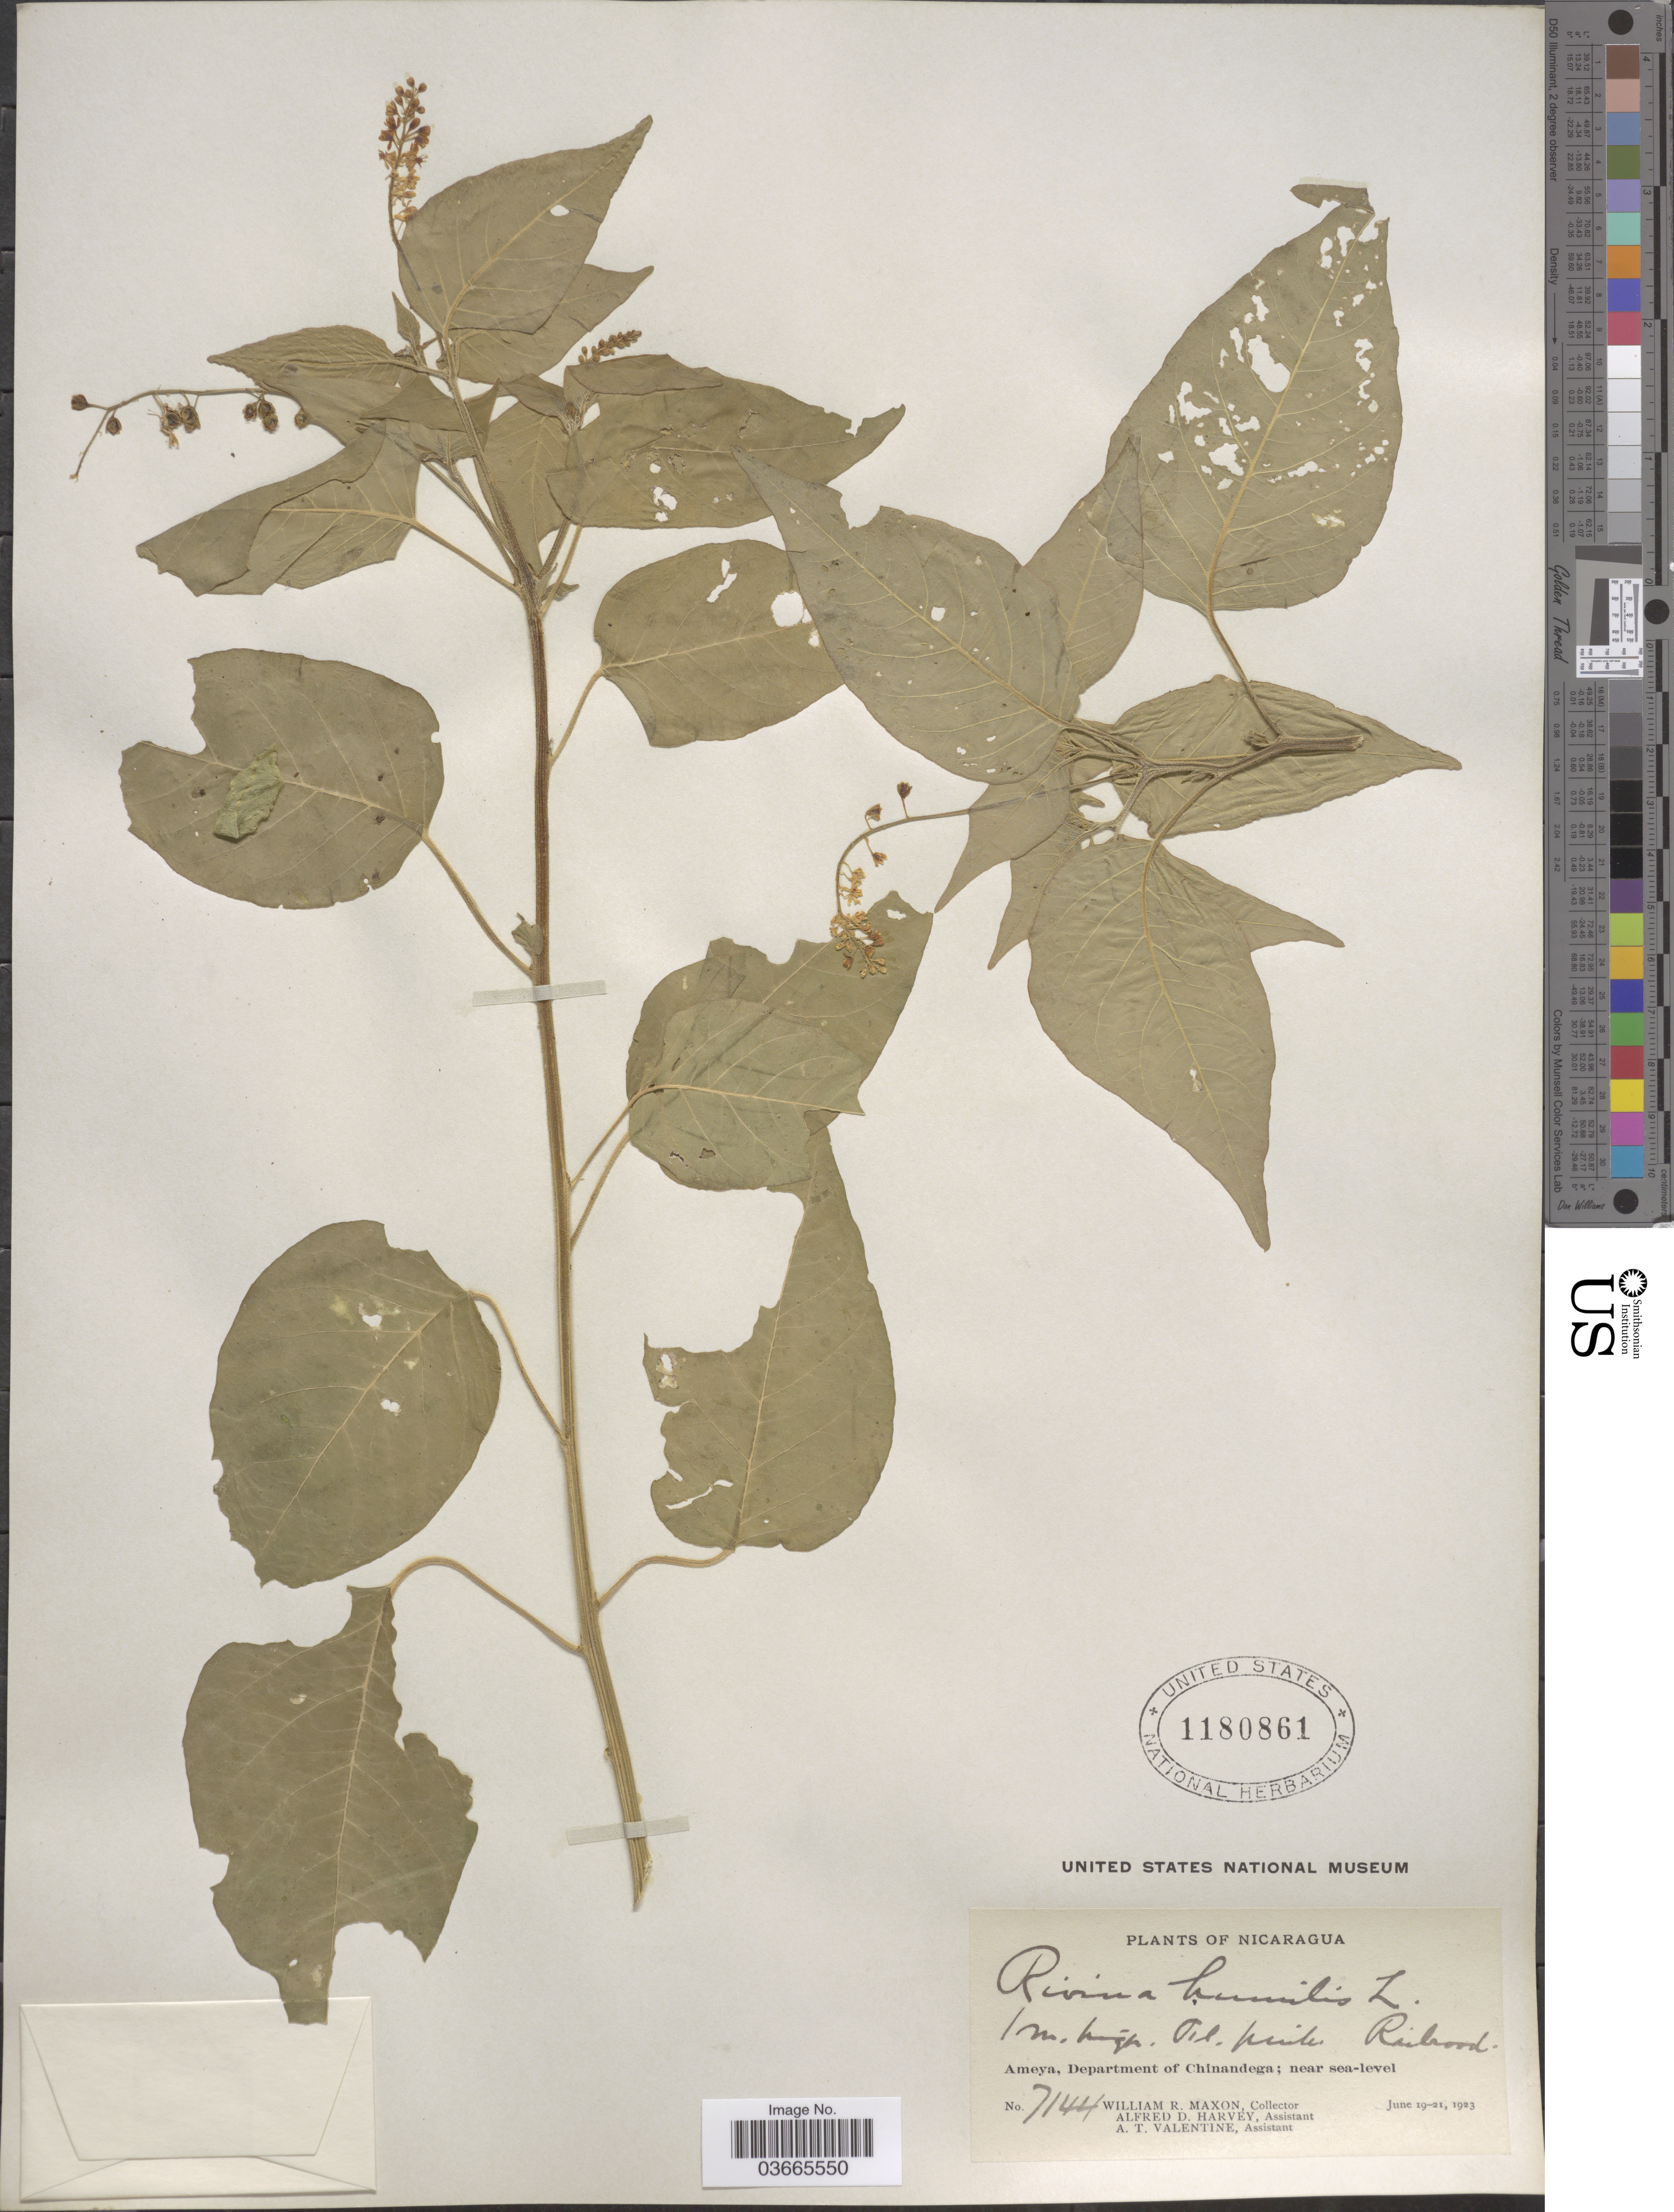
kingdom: Plantae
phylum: Tracheophyta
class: Magnoliopsida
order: Caryophyllales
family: Phytolaccaceae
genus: Rivina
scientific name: Rivina humilis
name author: L.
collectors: W. R. Maxon, A. D. Harvey & A. Valentine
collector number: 7144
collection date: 1923-06-19/1923-06-21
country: Nicaragua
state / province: Chinandega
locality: Ameya, Department of Chinandega.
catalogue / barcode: US 1180861